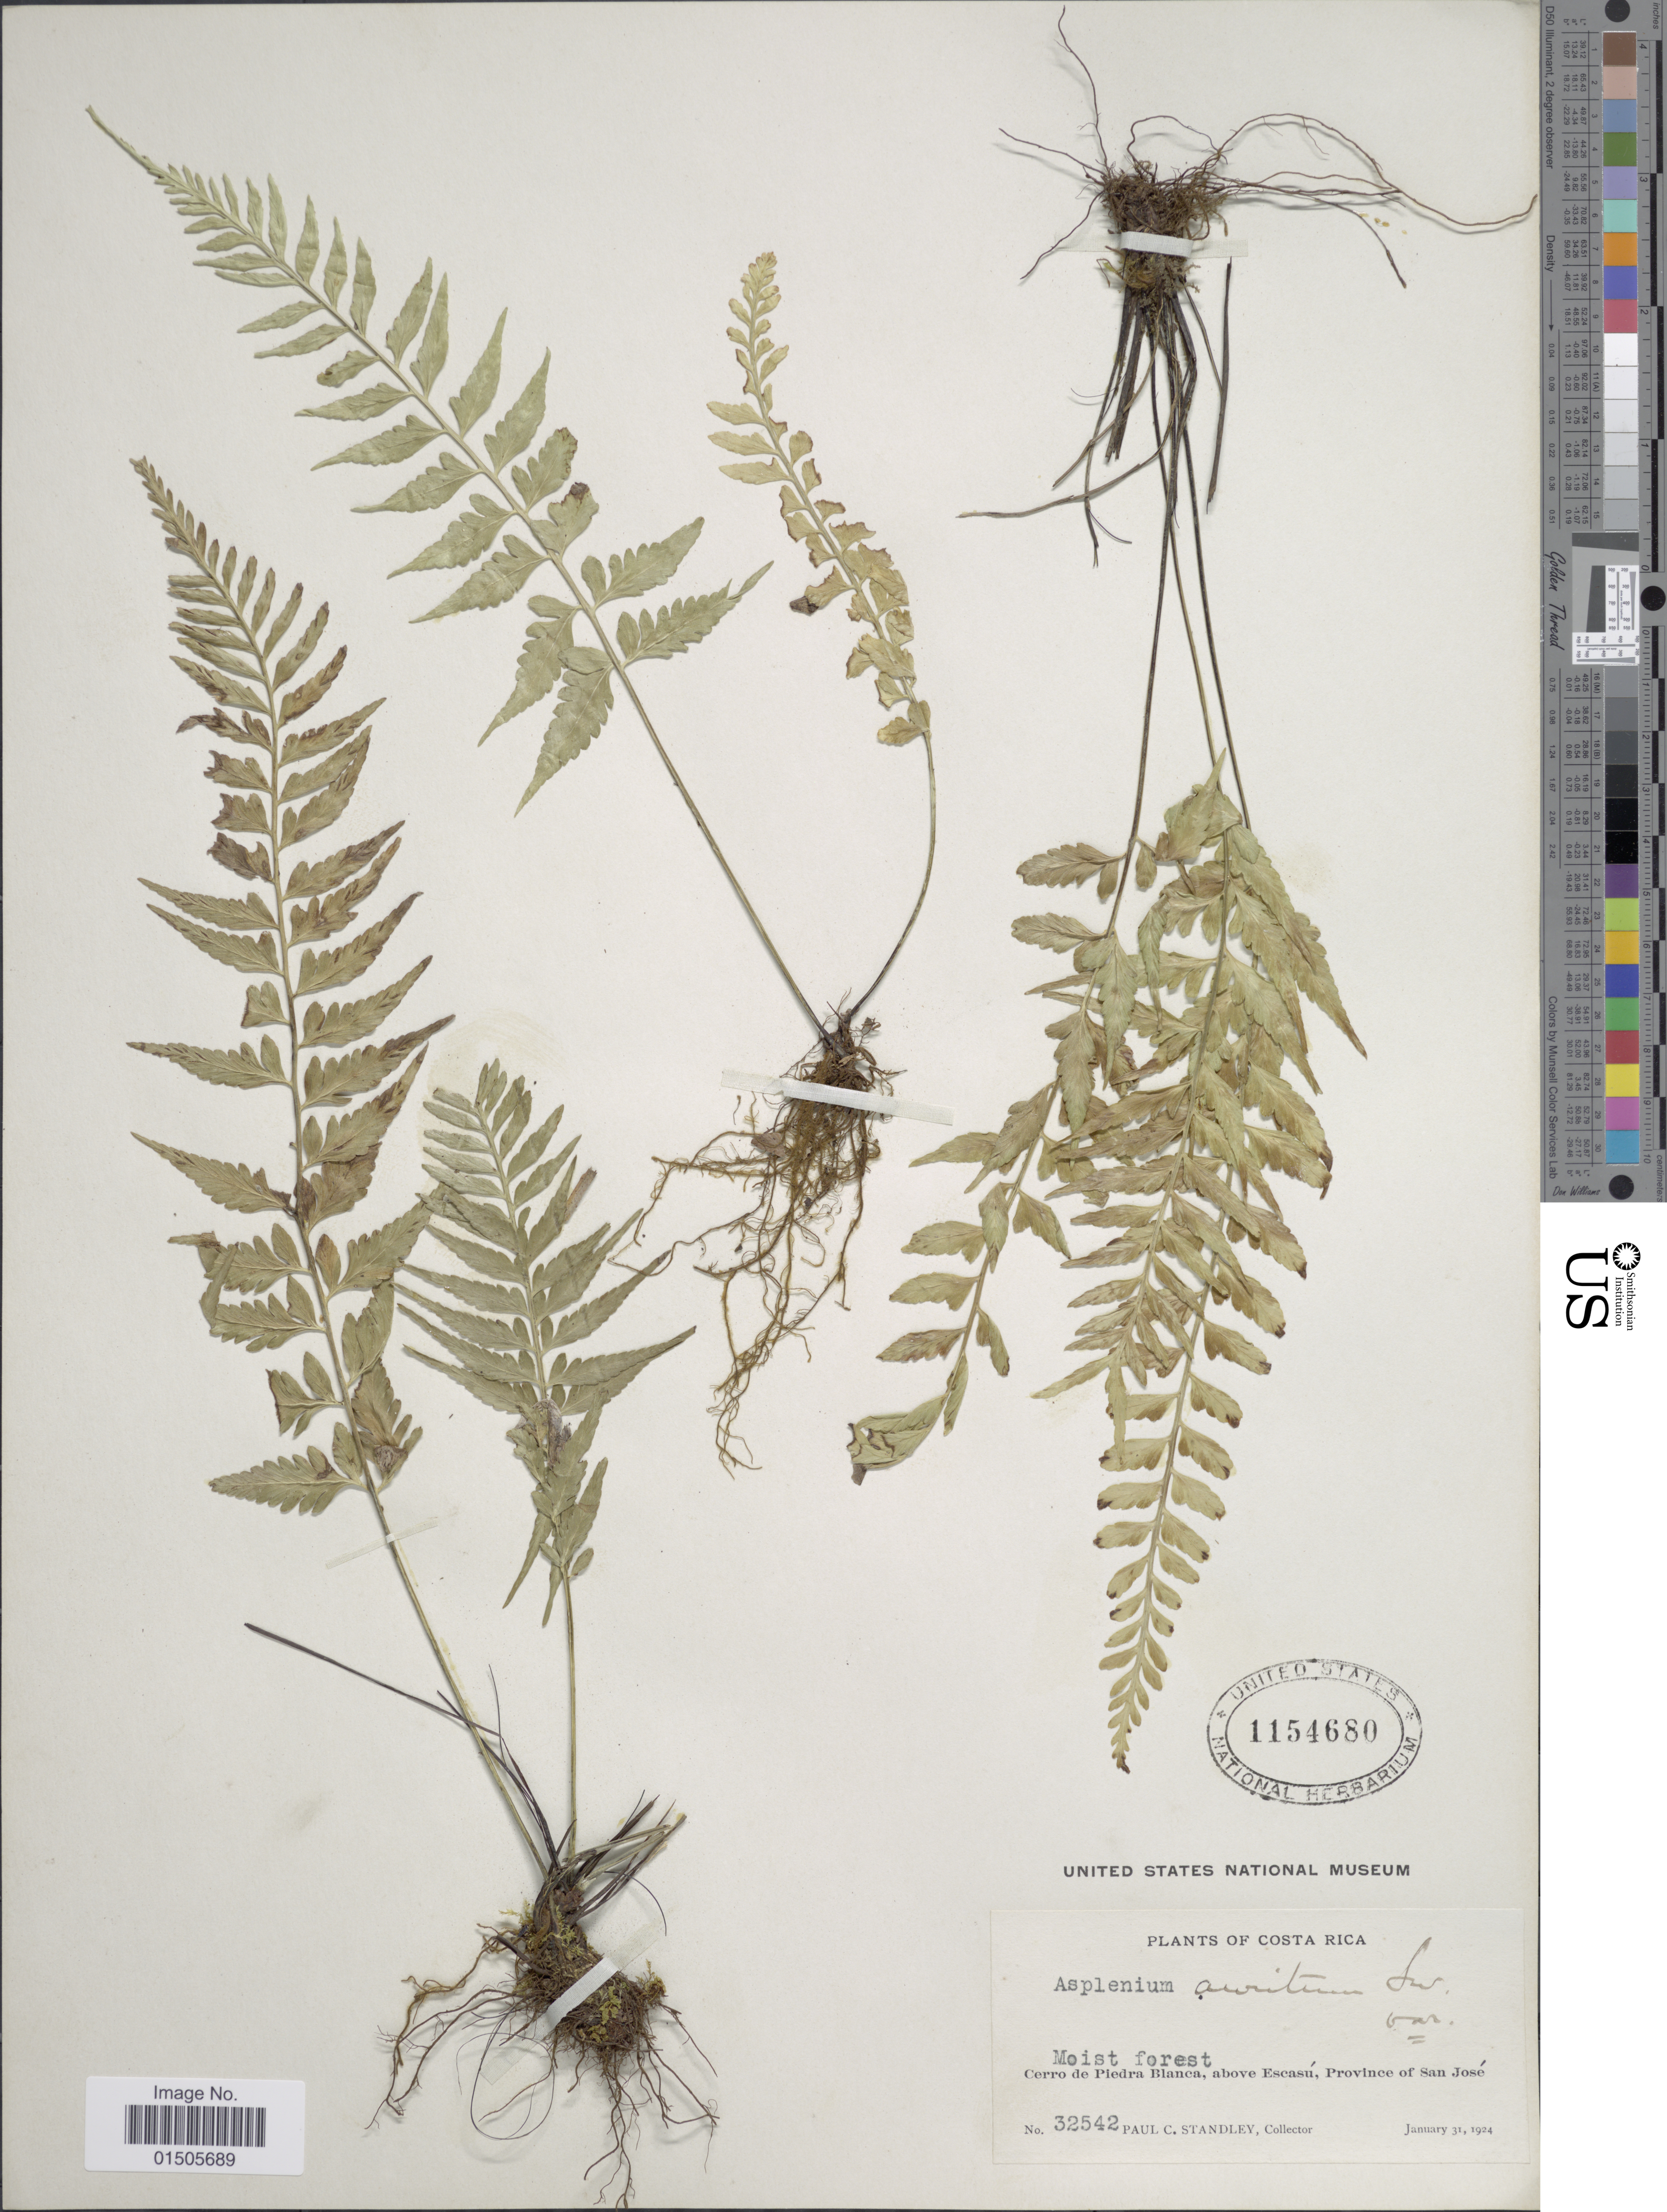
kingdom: Plantae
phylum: Tracheophyta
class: Polypodiopsida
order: Polypodiales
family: Aspleniaceae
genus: Asplenium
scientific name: Asplenium auritum var. intermedium ined.?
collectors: P. C. Standley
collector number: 32542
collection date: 1924-01-31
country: Costa Rica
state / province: San José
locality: Cerro de Piedra Blanca, above Escasu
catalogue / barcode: US 1154680